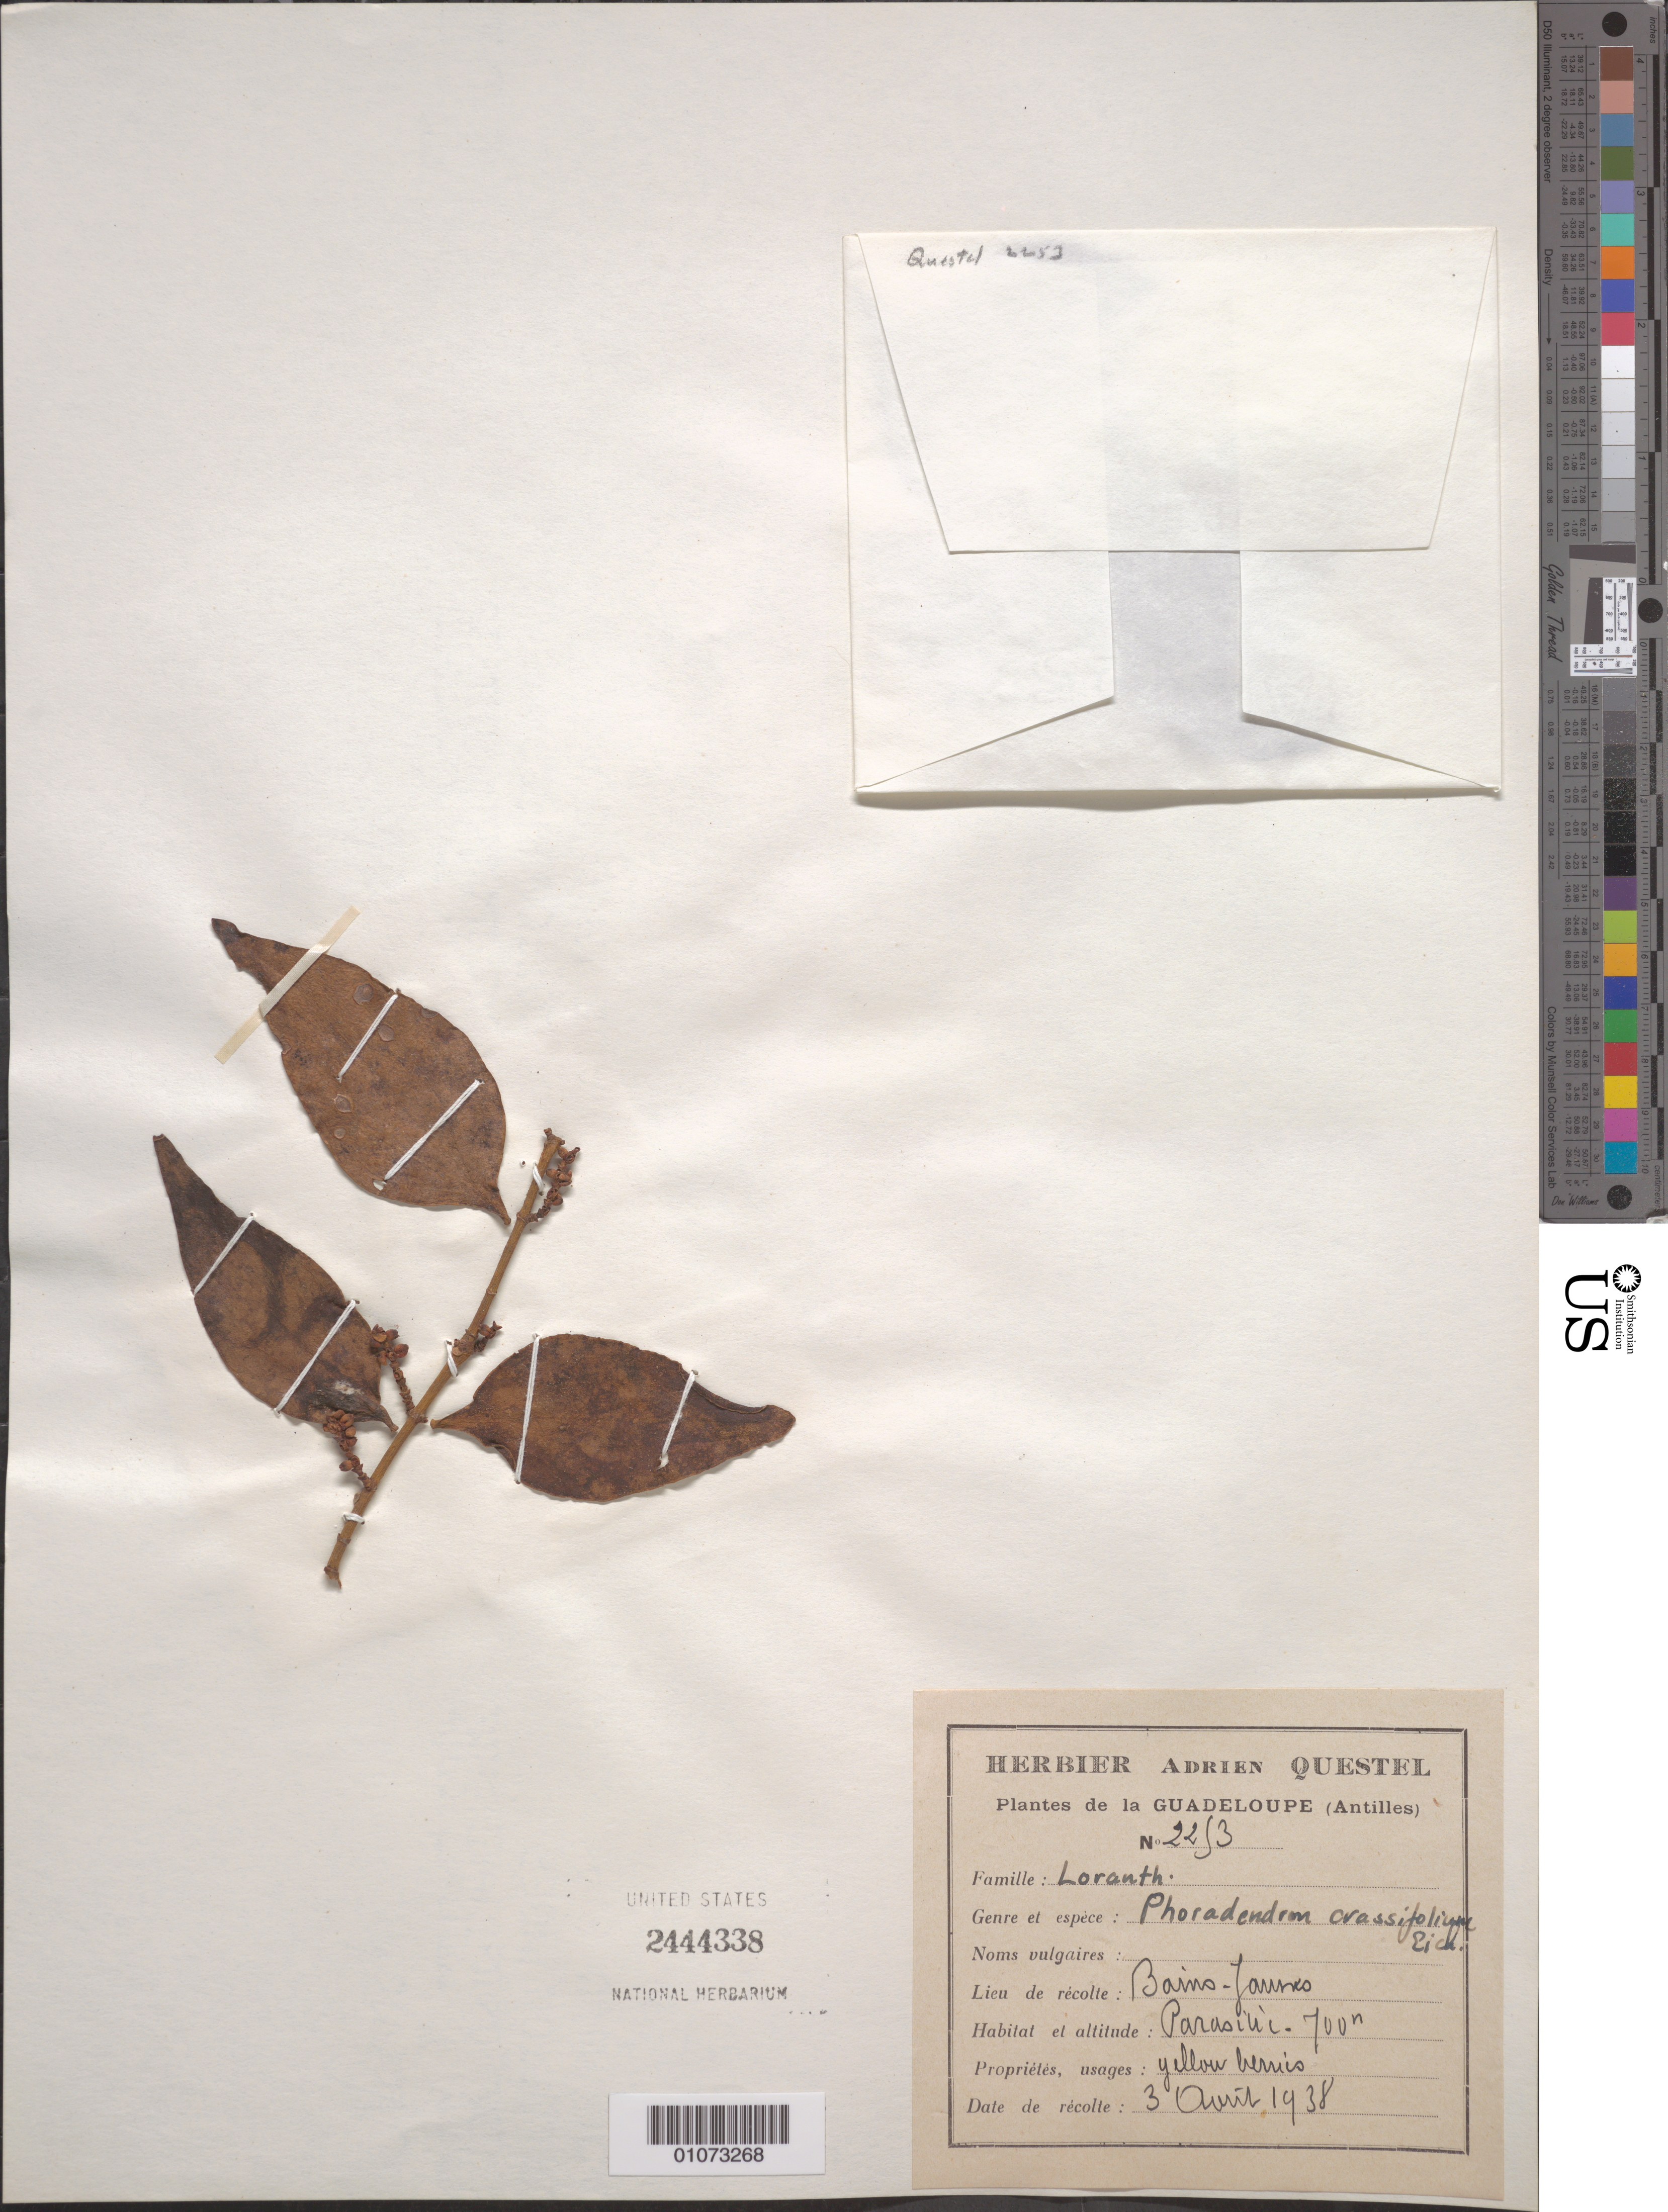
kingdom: Plantae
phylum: Tracheophyta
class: Magnoliopsida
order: Santalales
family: Viscaceae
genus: Phoradendron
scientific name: Phoradendron crassifolium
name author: (Pohl ex DC.) Eichler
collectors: A. Questel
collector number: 2253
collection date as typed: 03 Apr 1938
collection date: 1938-04-03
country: Guadeloupe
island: Basse Terre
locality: Bains-Jaunes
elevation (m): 700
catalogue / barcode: US 2444338